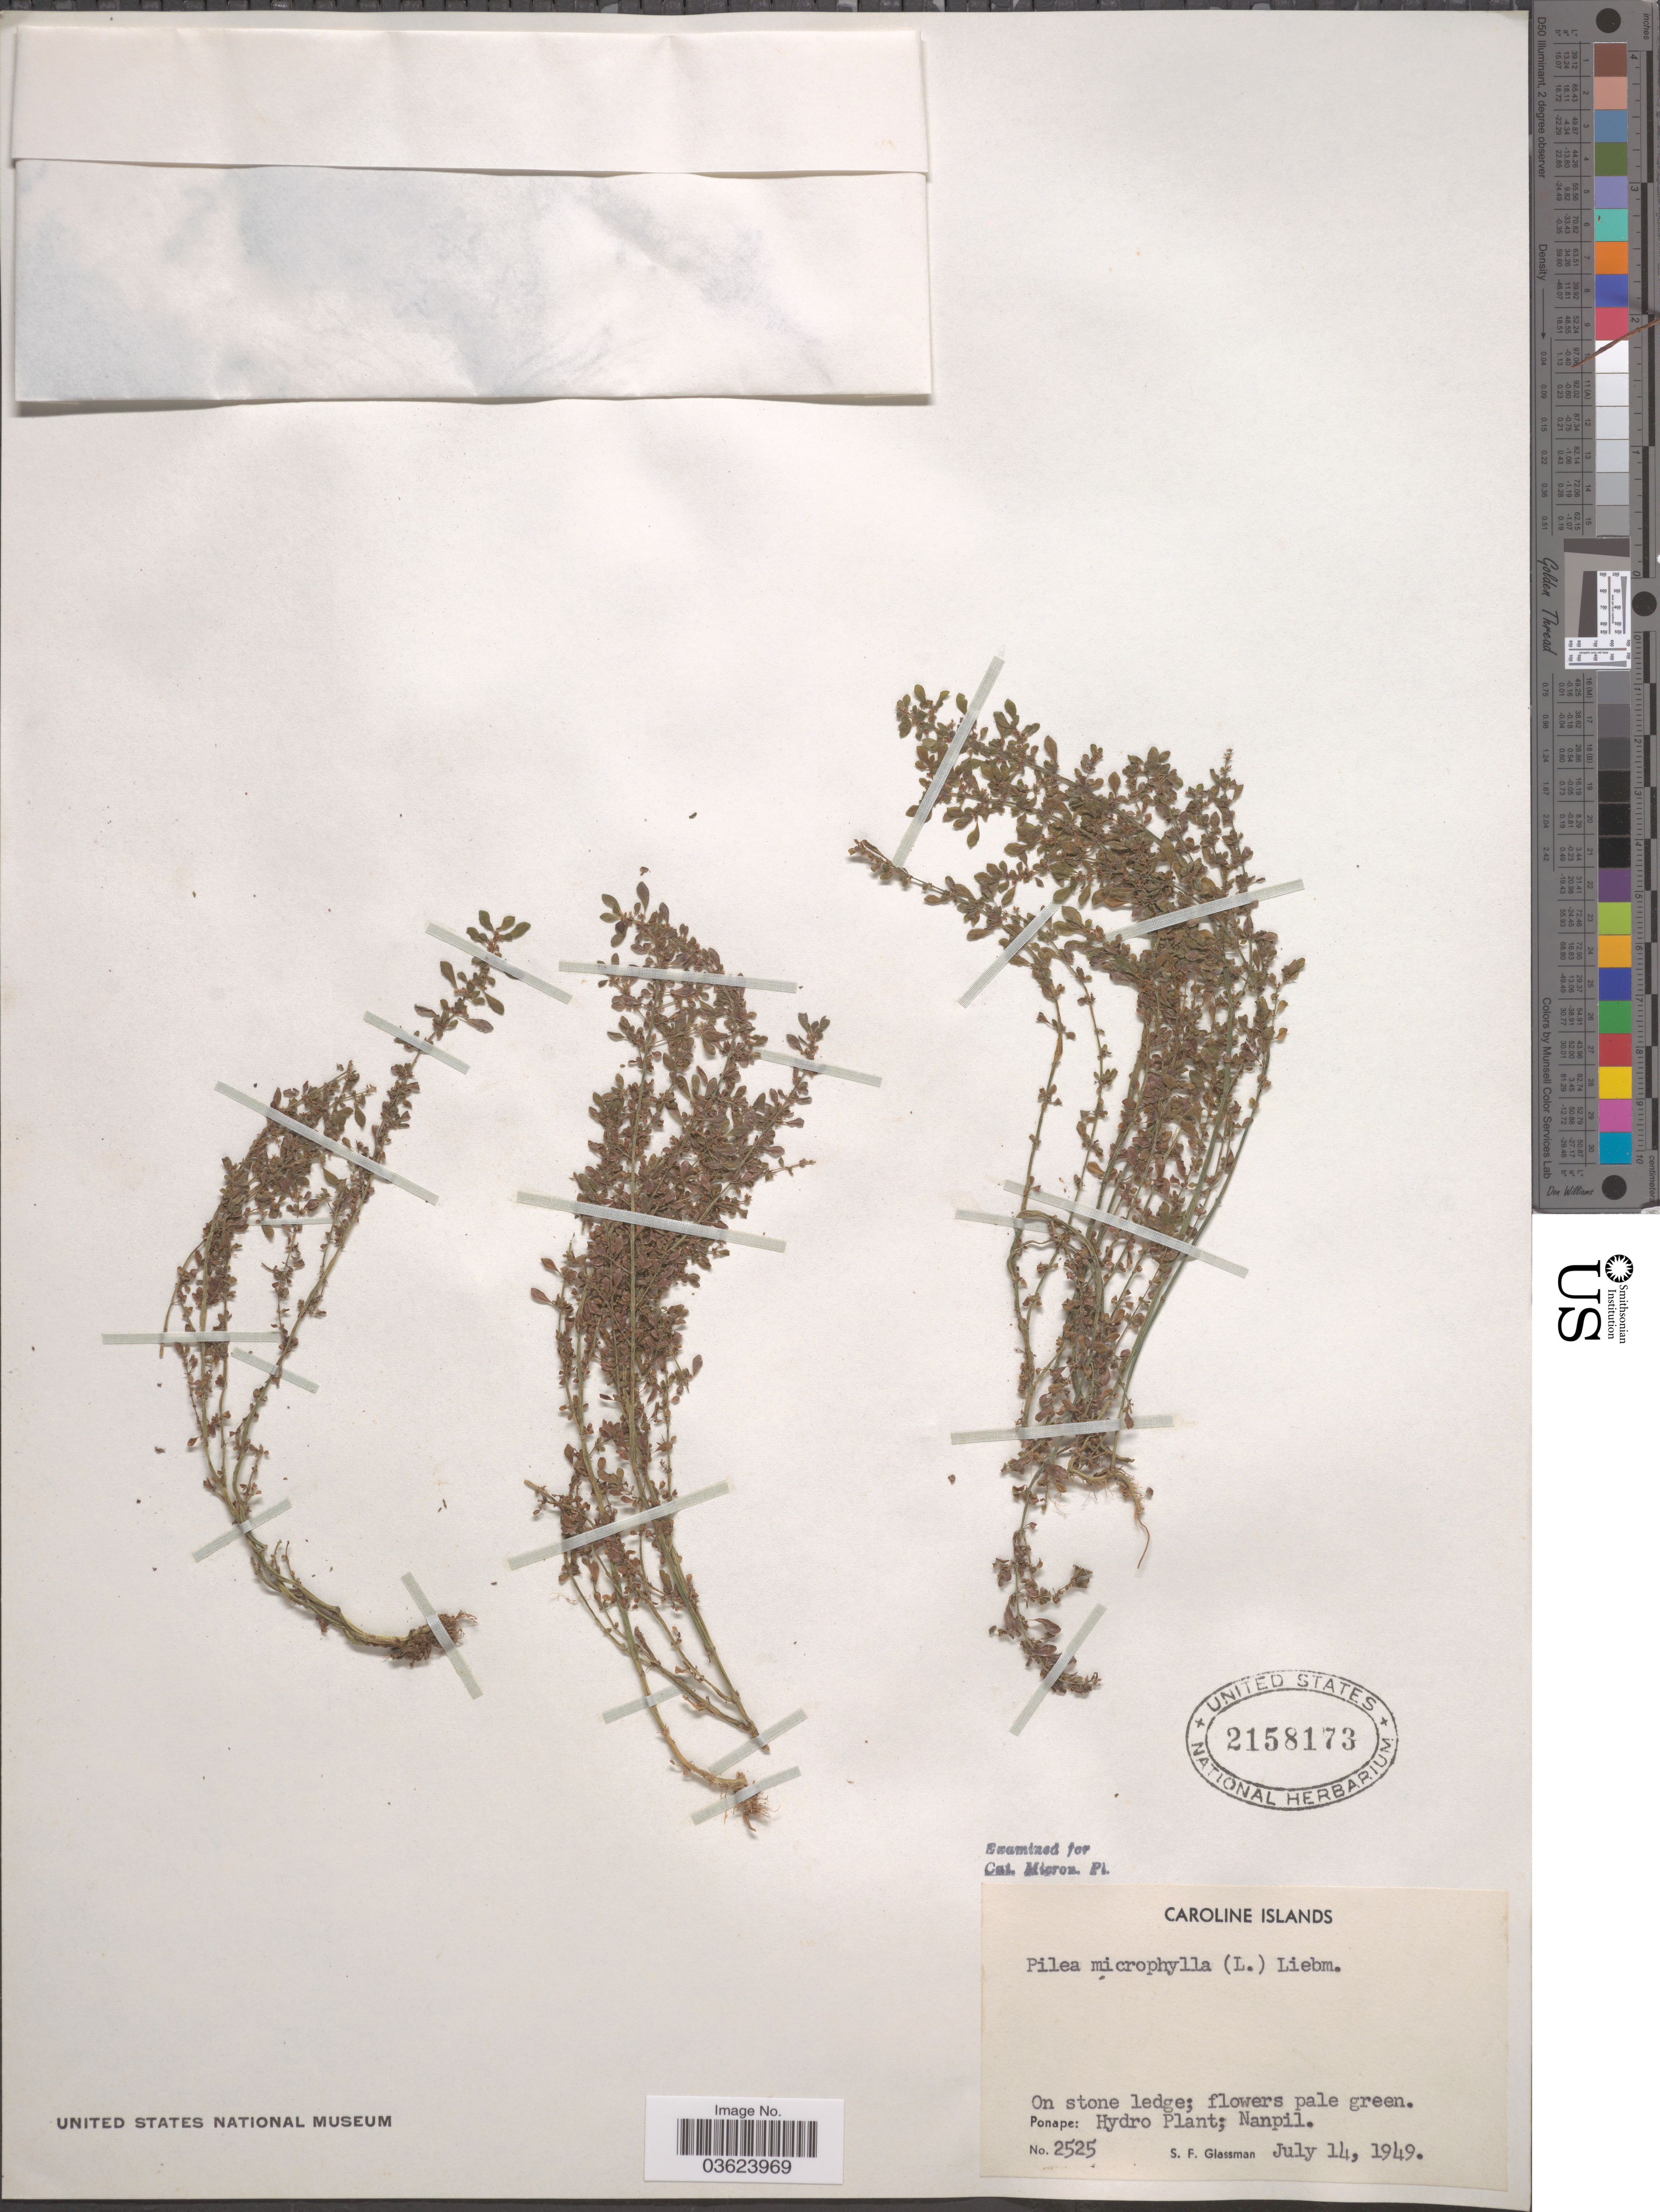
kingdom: Plantae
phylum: Tracheophyta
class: Magnoliopsida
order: Rosales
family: Urticaceae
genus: Pilea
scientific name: Pilea microphylla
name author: (L.) Liebm.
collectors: S. F. Glassman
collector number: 2525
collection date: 1949-07-14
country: Micronesia, Federated States of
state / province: Pohnpei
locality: Caroline Islands. Ponape: Hydro Plant; Nanpil.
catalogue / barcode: US 2158173